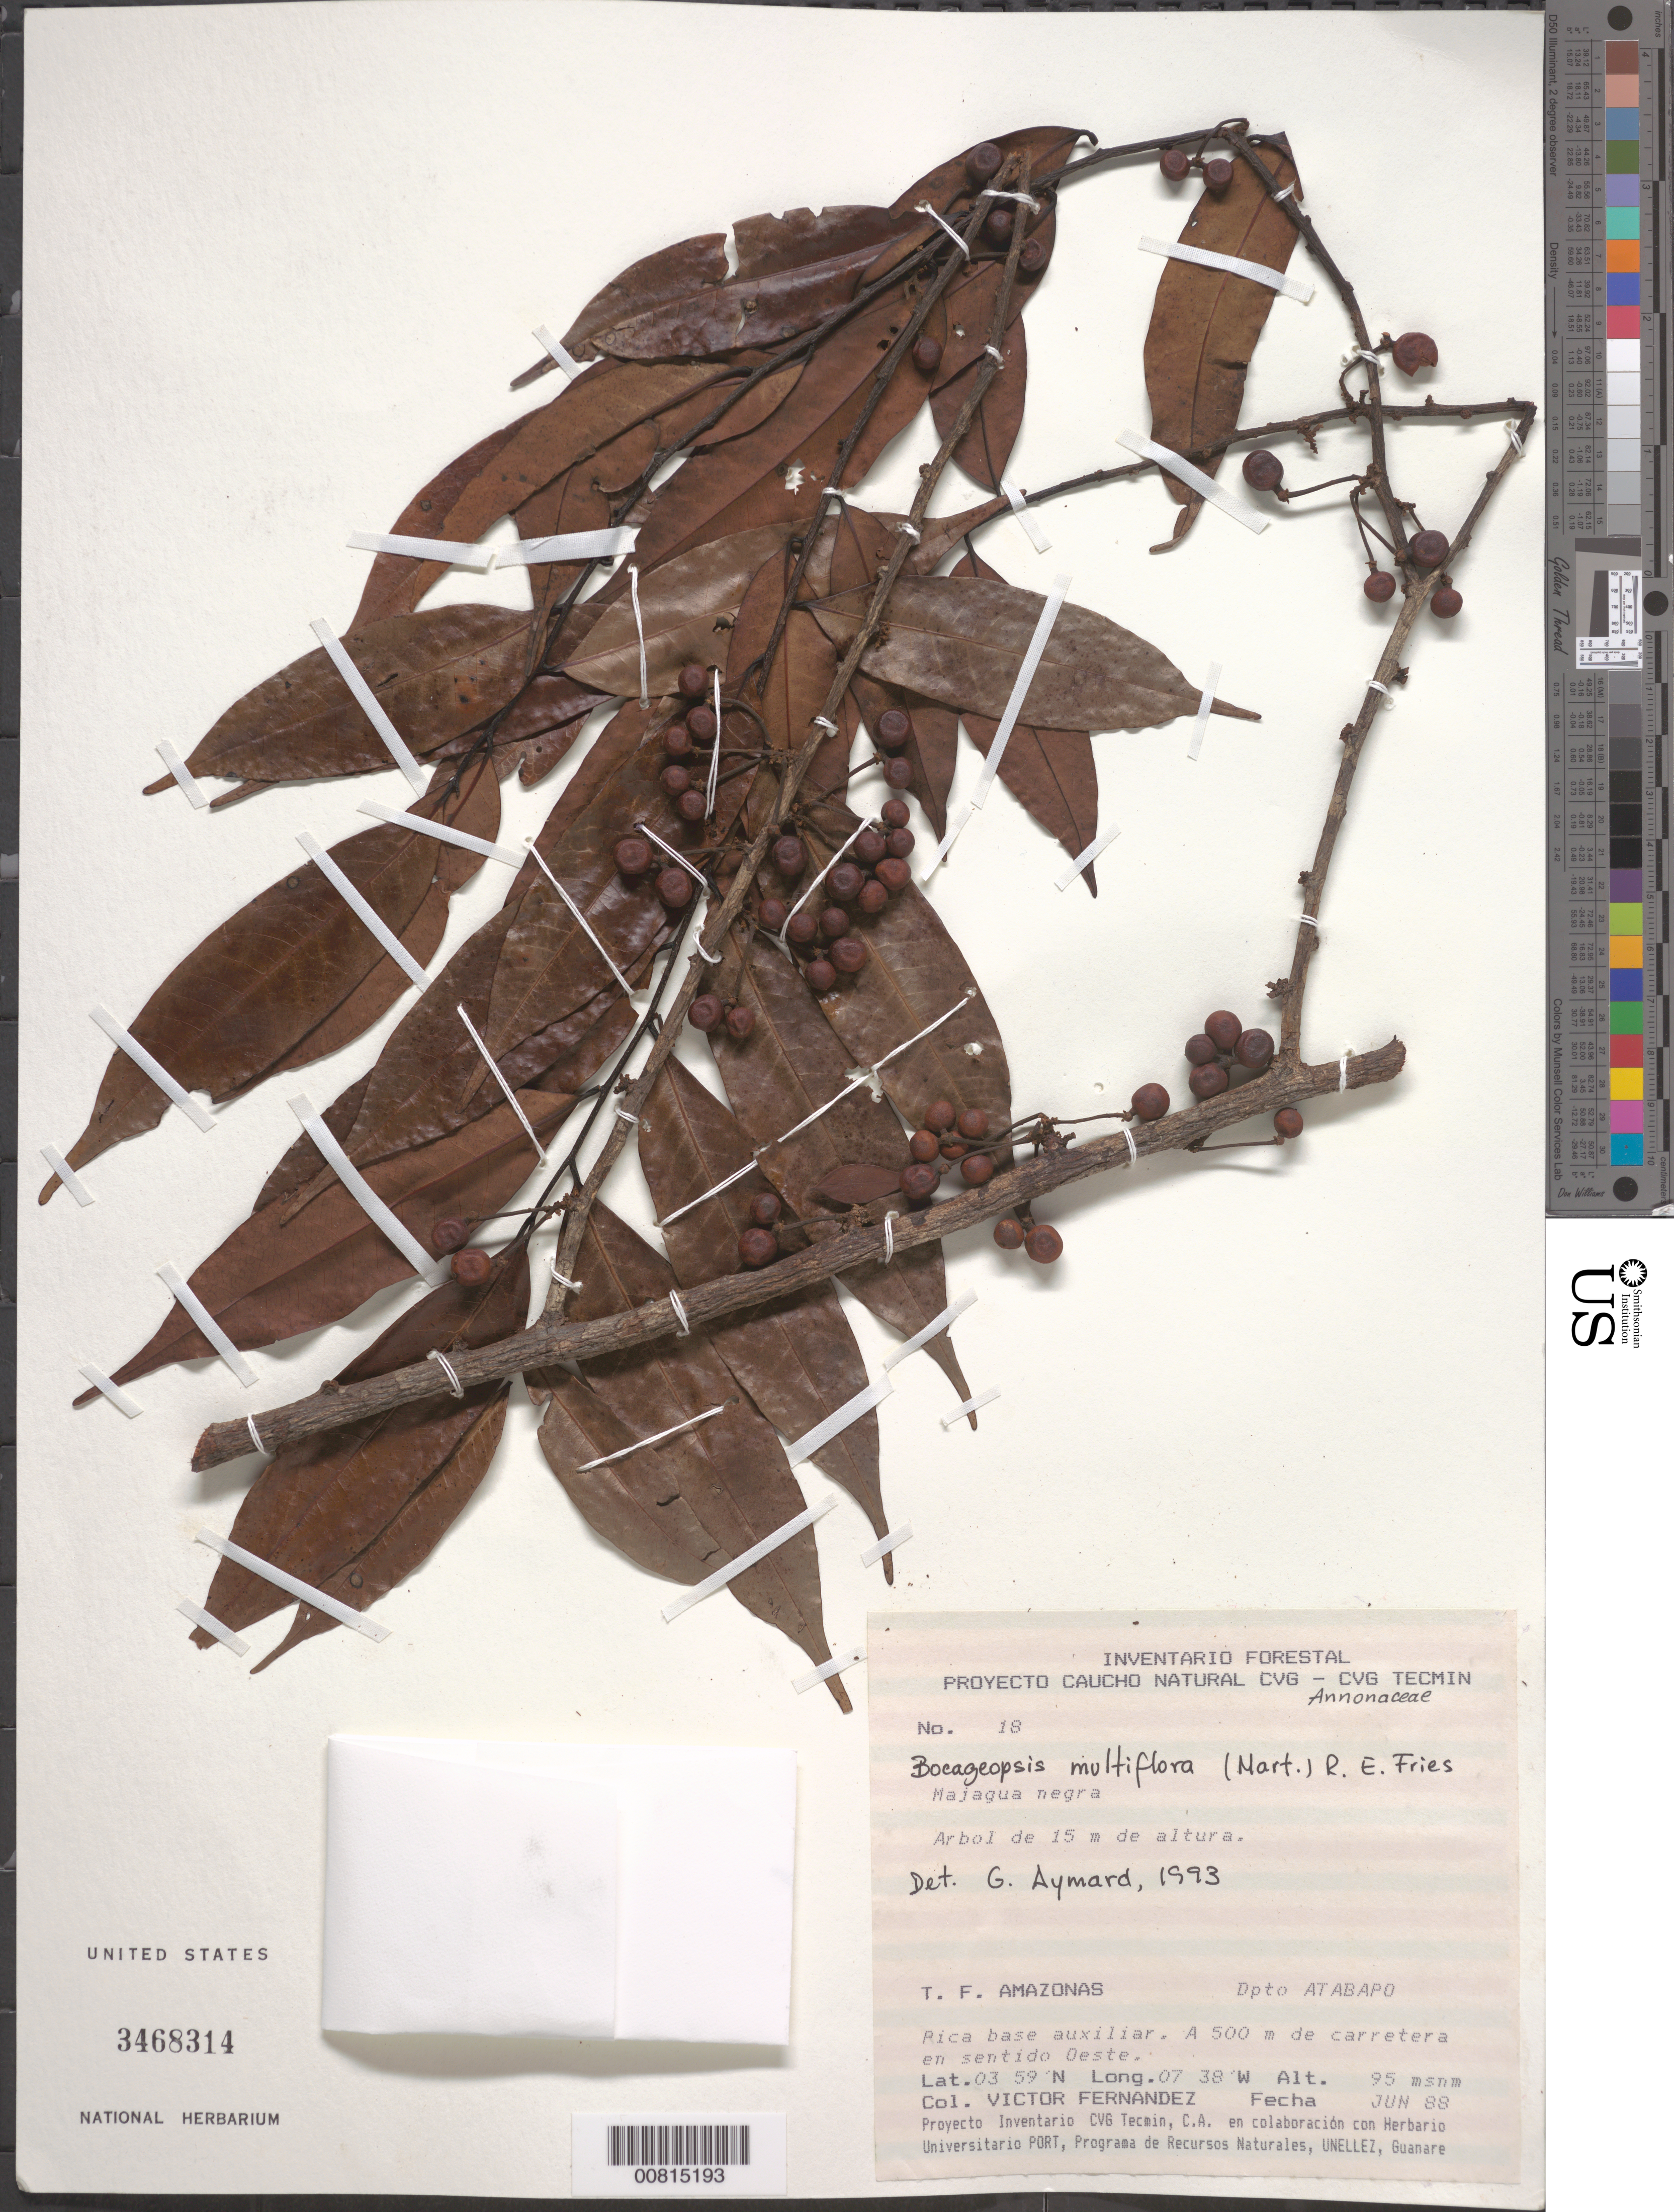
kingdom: Plantae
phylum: Tracheophyta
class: Magnoliopsida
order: Magnoliales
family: Annonaceae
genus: Bocageopsis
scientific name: Bocageopsis multiflora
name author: (Mart.) R.E. Fr.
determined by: Aymard C., G. A., (PORT), Univ. Nac. Exp. de los Llanos Ezequiel Zamora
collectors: V. Fernandez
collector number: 18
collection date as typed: Jun-88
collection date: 1988-06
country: Venezuela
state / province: Amazonas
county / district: Atabapo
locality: Sentido Oeste, 500 m de carretera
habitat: Pica base auxiliar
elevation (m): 95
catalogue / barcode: US 3468314